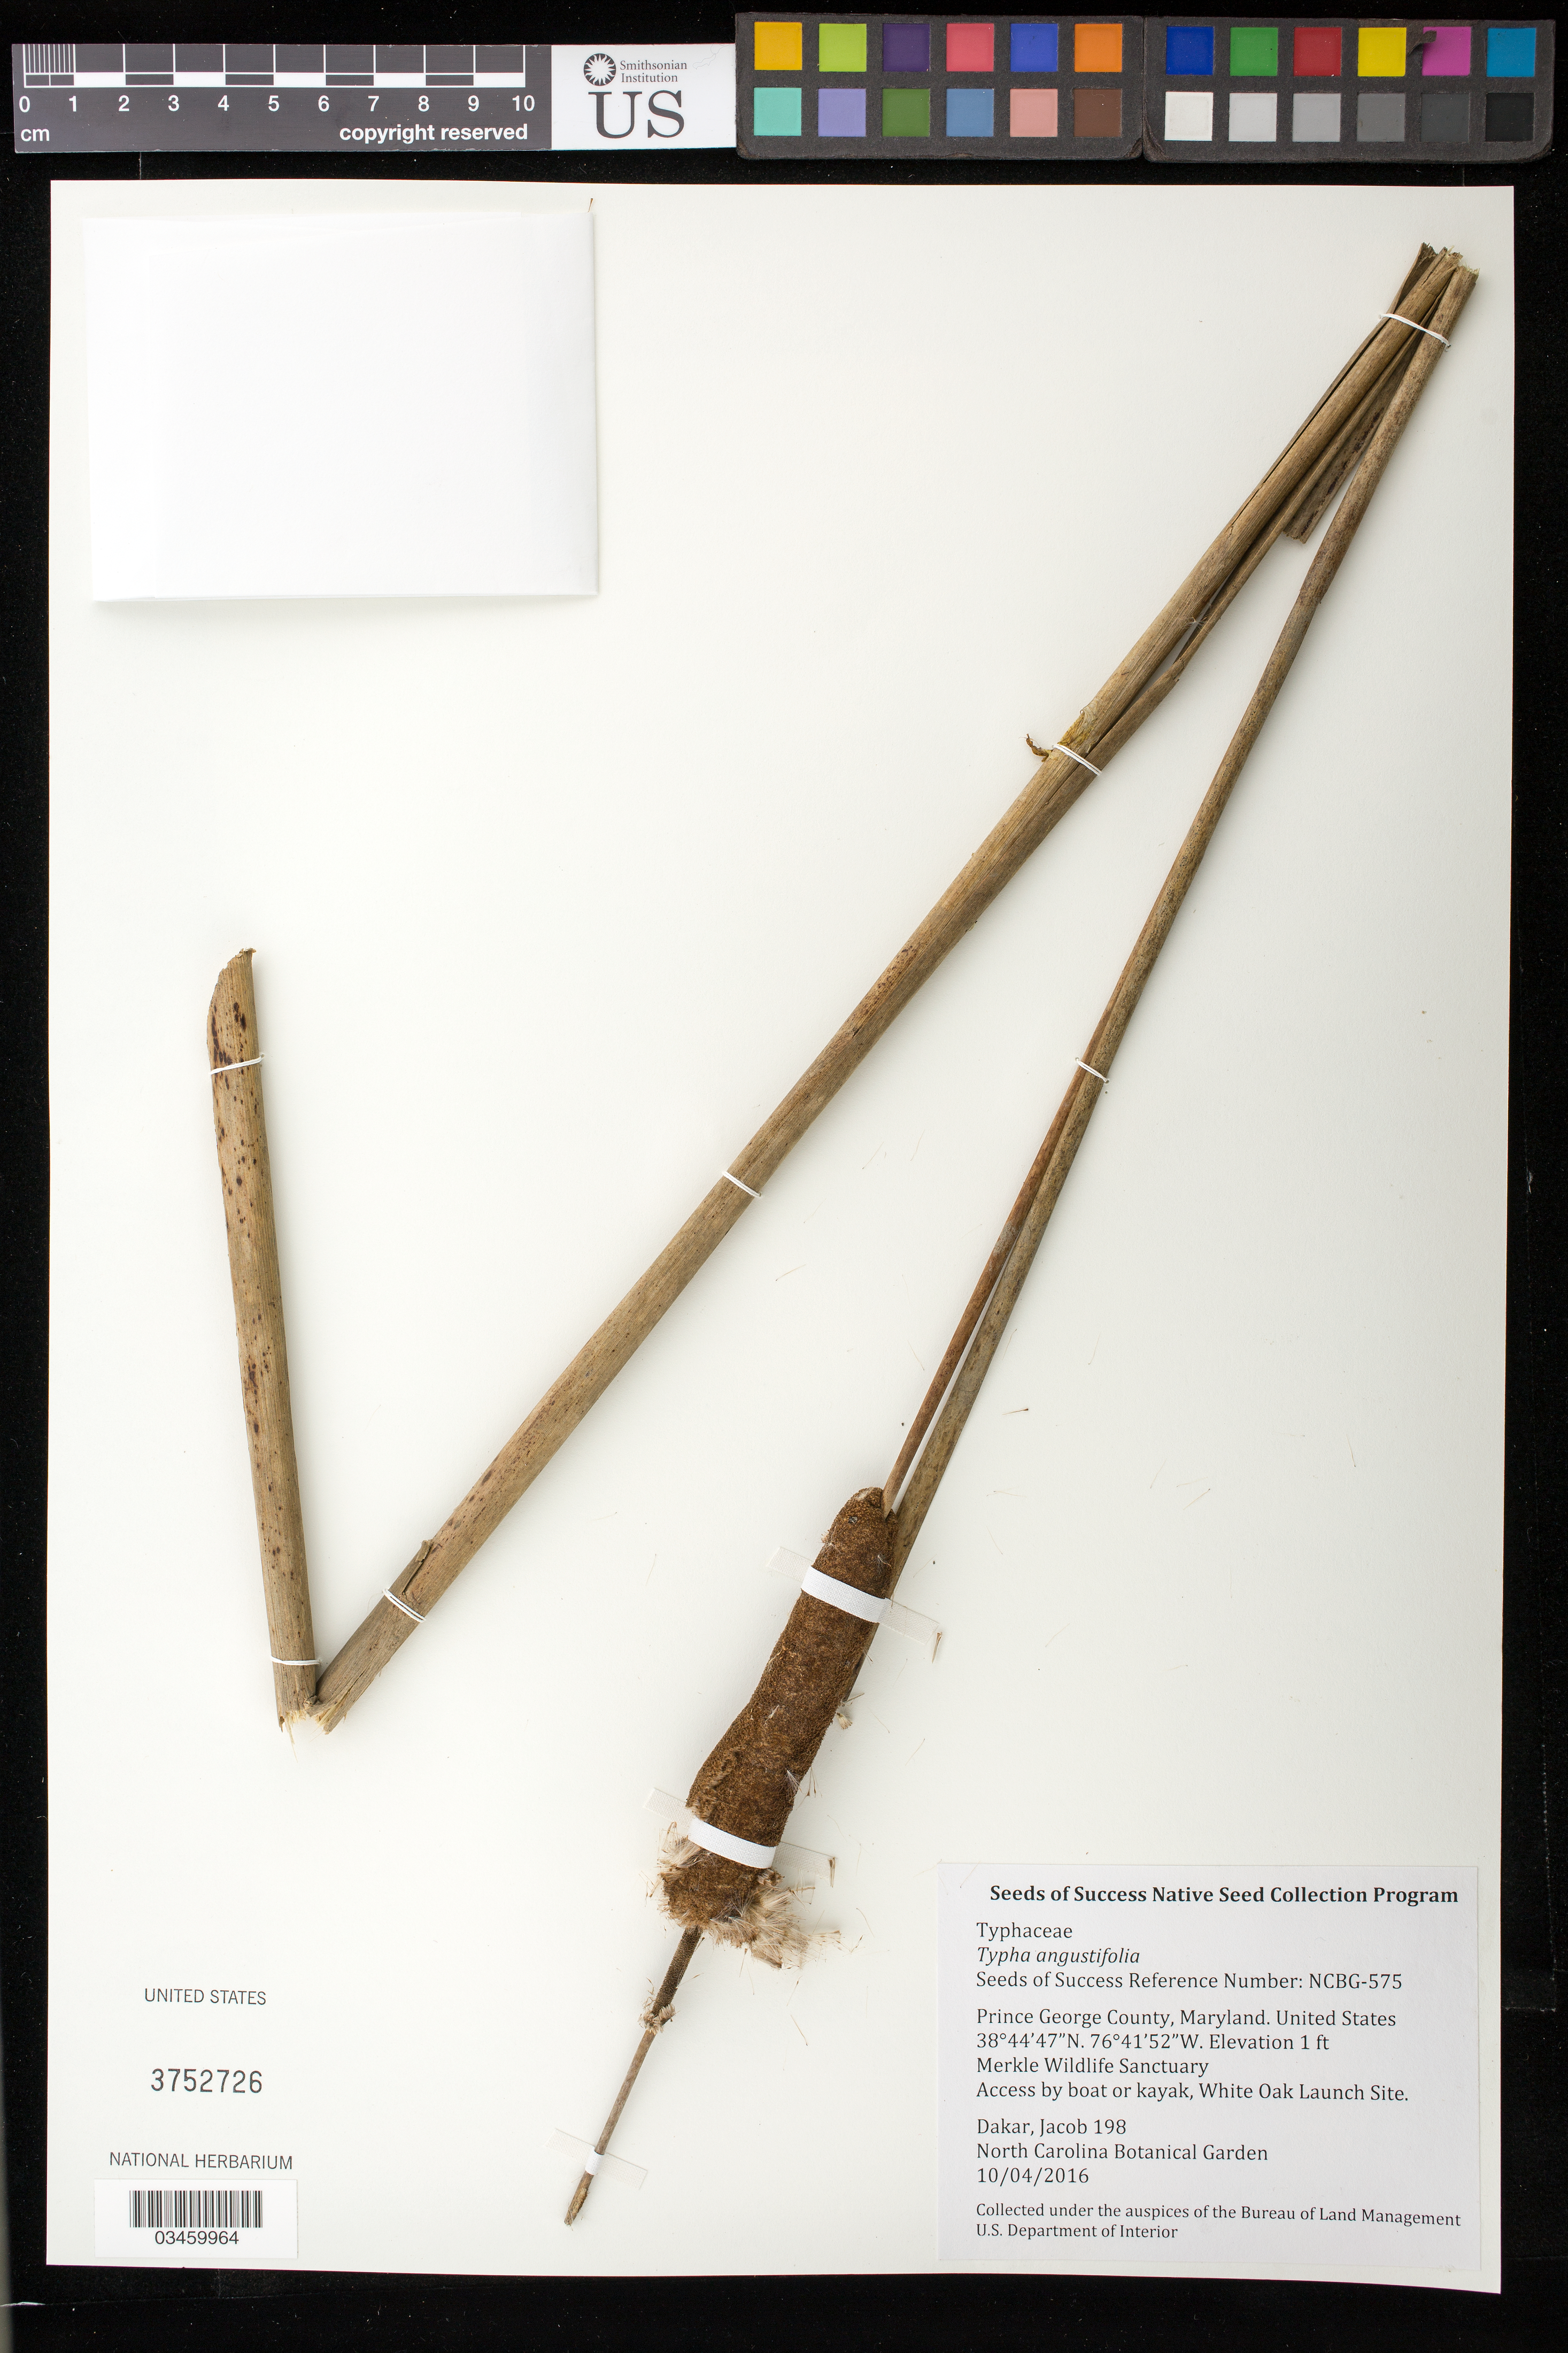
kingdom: Plantae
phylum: Tracheophyta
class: Liliopsida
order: Poales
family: Typhaceae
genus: Typha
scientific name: Typha angustifolia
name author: L.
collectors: J. Dakar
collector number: NCBG-575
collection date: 2016-10-04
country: United States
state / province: Maryland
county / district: Prince George's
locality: Merkle Wildlife Sanctuary, White Oak Launch Site.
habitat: Estaurine Marsh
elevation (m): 0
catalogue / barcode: US 3752726